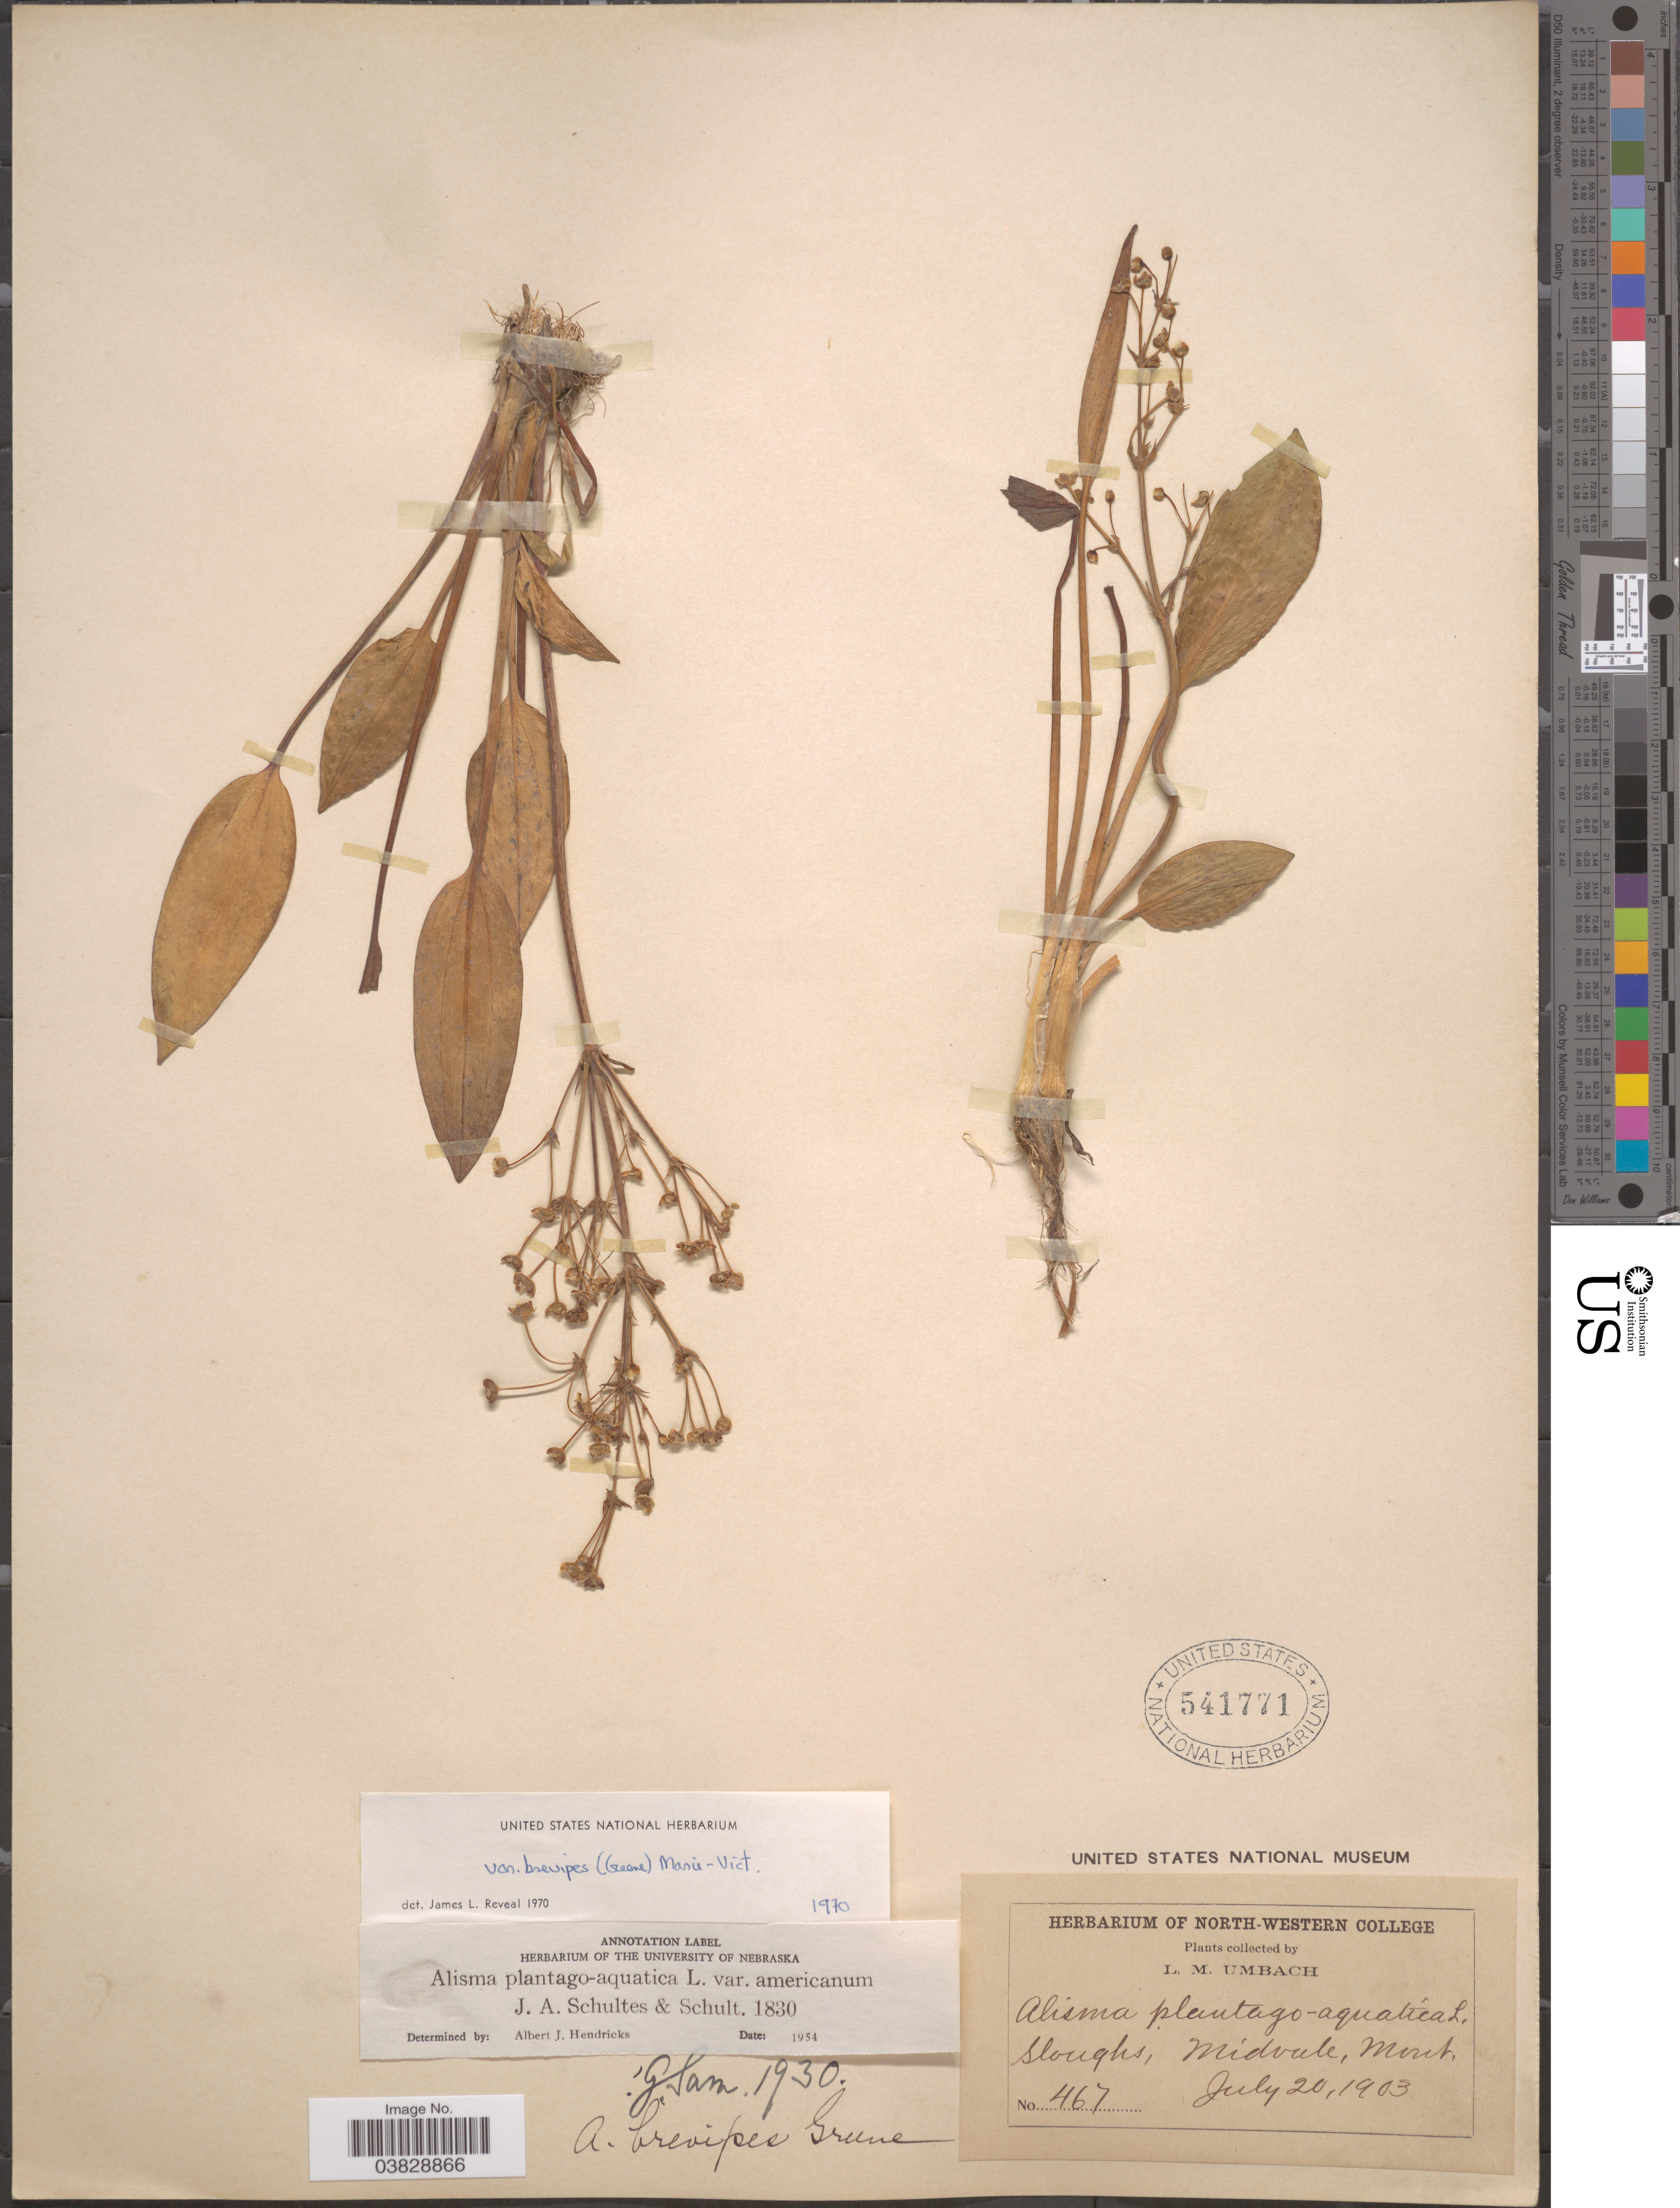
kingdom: Plantae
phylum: Tracheophyta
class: Liliopsida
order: Alismatales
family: Alismataceae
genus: Alisma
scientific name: Alisma plantago-aquatica var. americanum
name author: L.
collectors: L. M. Umbach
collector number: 467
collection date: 1903-07-20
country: United States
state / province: Montana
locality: Sloughs, Midvale.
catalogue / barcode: US 541771